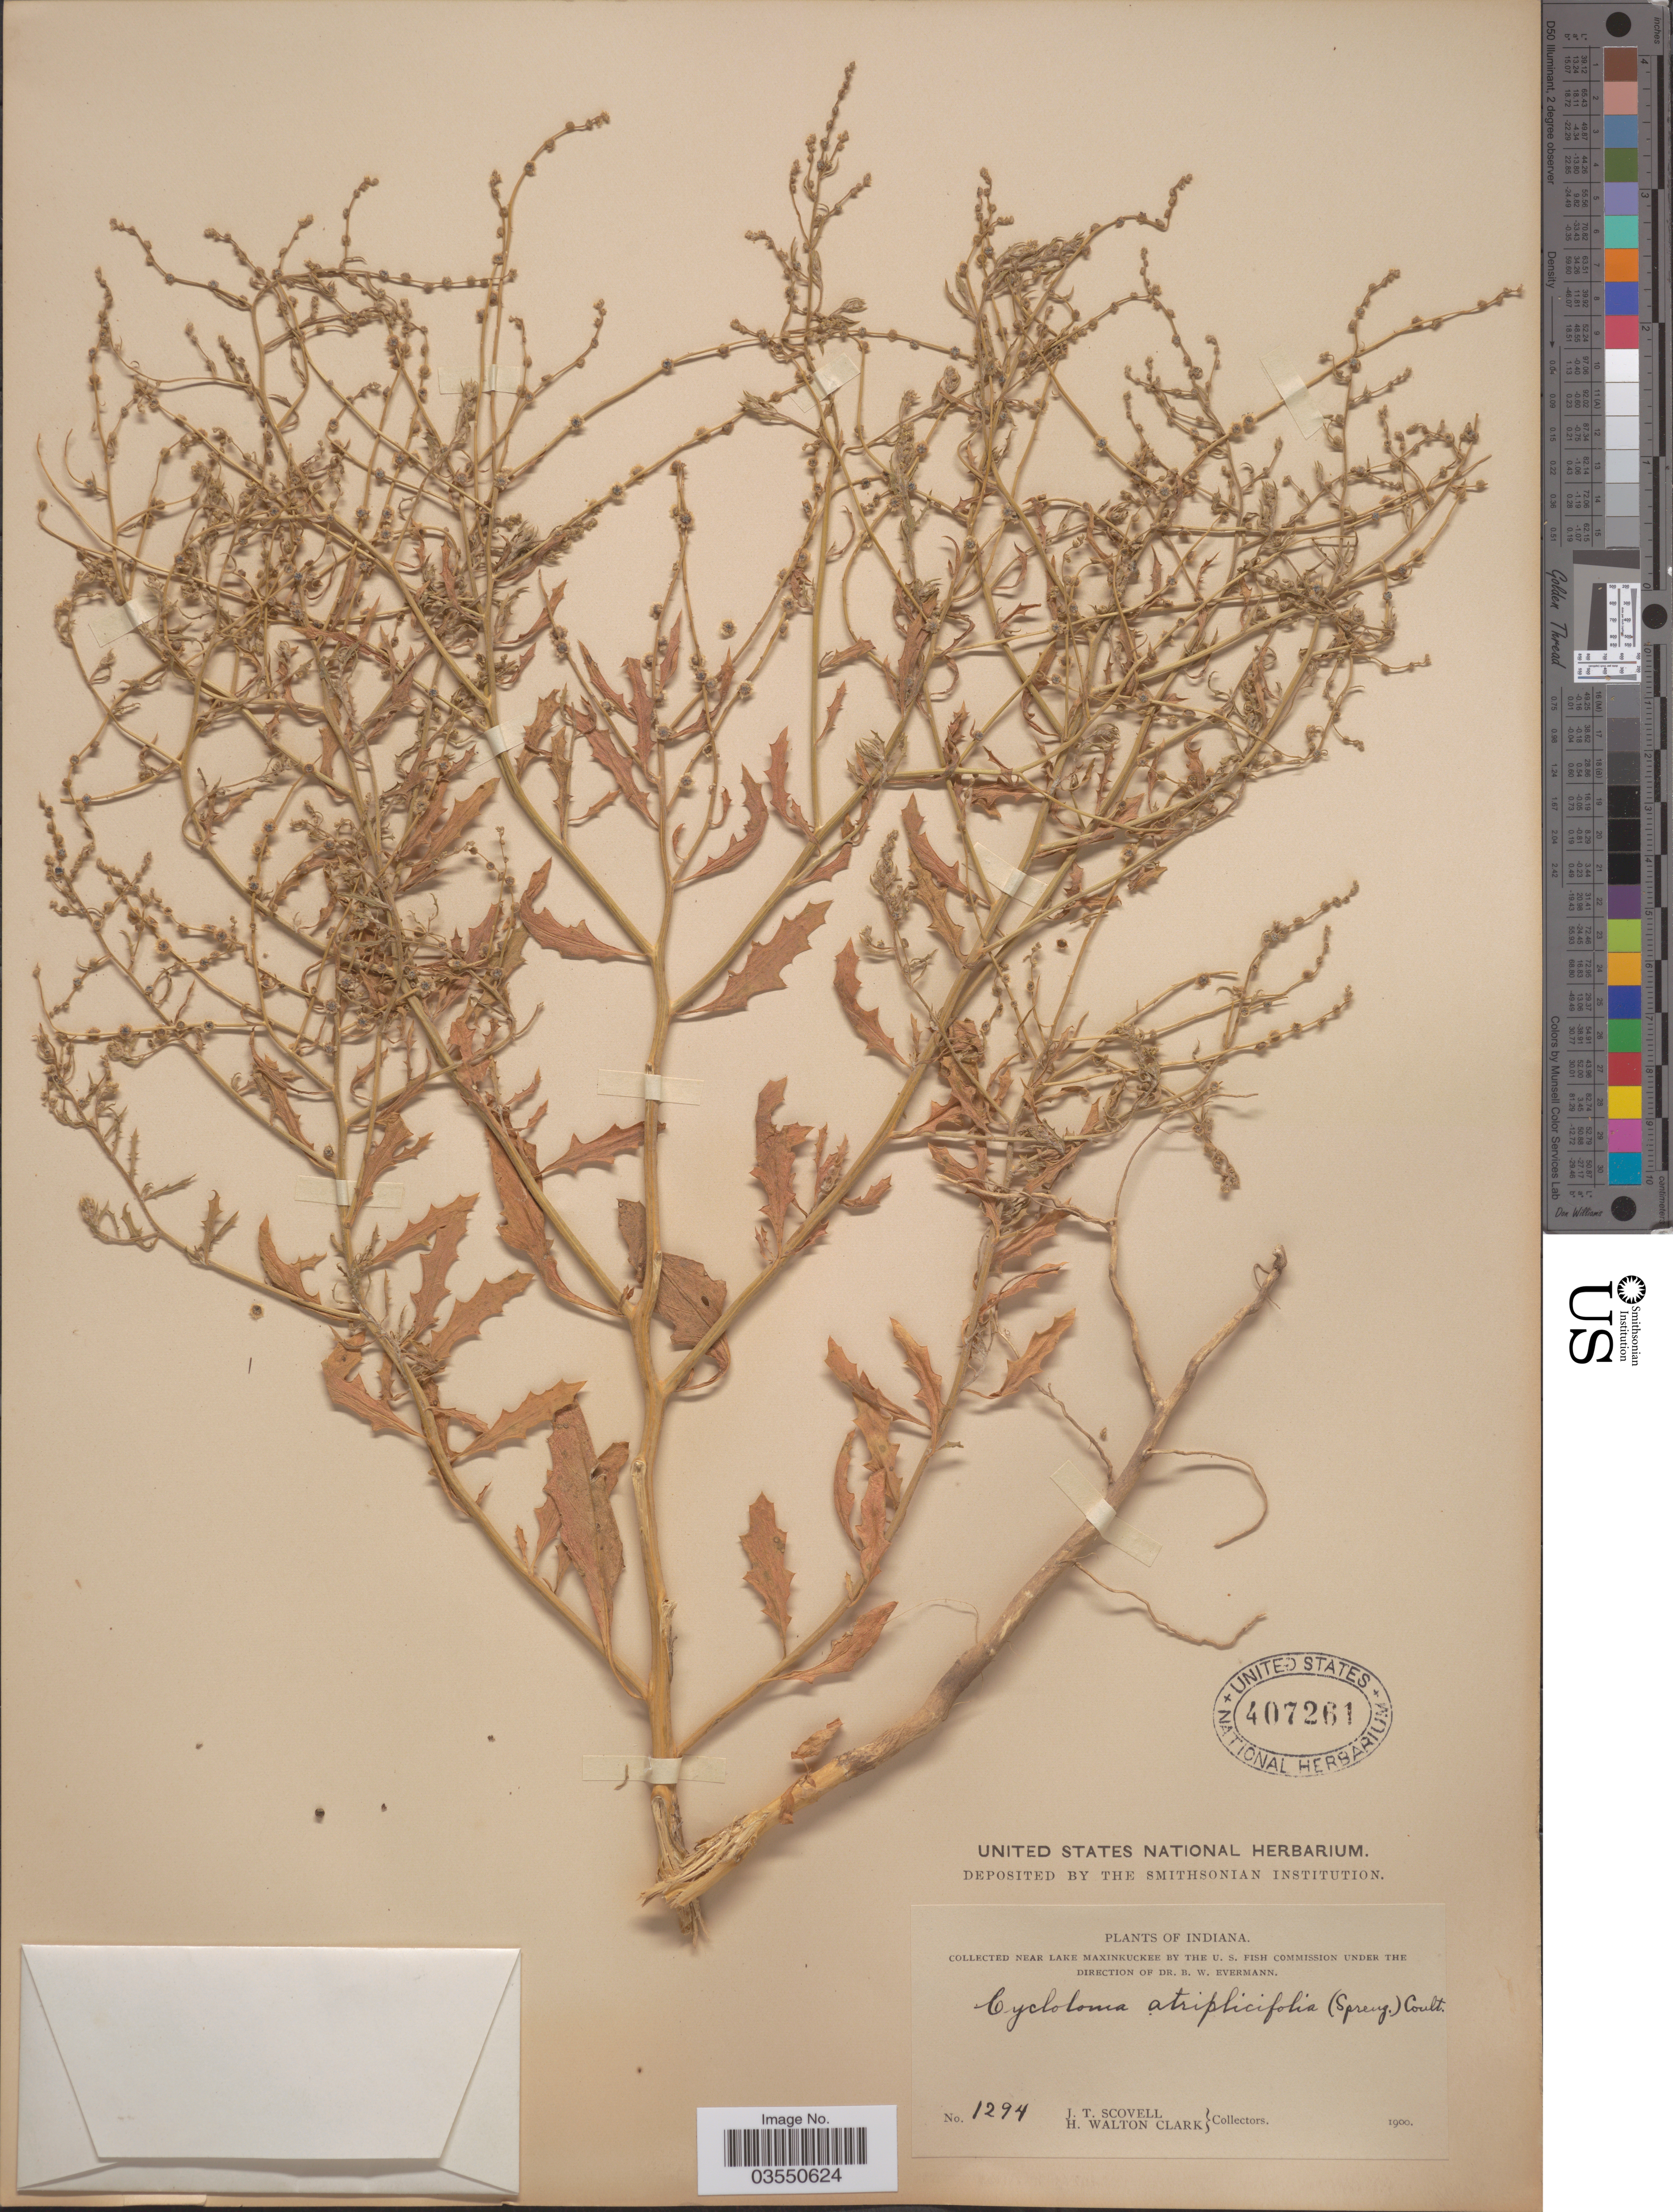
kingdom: Plantae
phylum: Tracheophyta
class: Magnoliopsida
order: Caryophyllales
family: Amaranthaceae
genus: Dysphania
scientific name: Dysphania atriplicifolia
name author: (Spreng.) G. Kadereit et al.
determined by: U.S. National Herbarium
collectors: J. T. Scovell & H. W. Clark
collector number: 1294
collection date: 1900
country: United States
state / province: Indiana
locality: Near Lake Maxinkuckee.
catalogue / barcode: US 407261